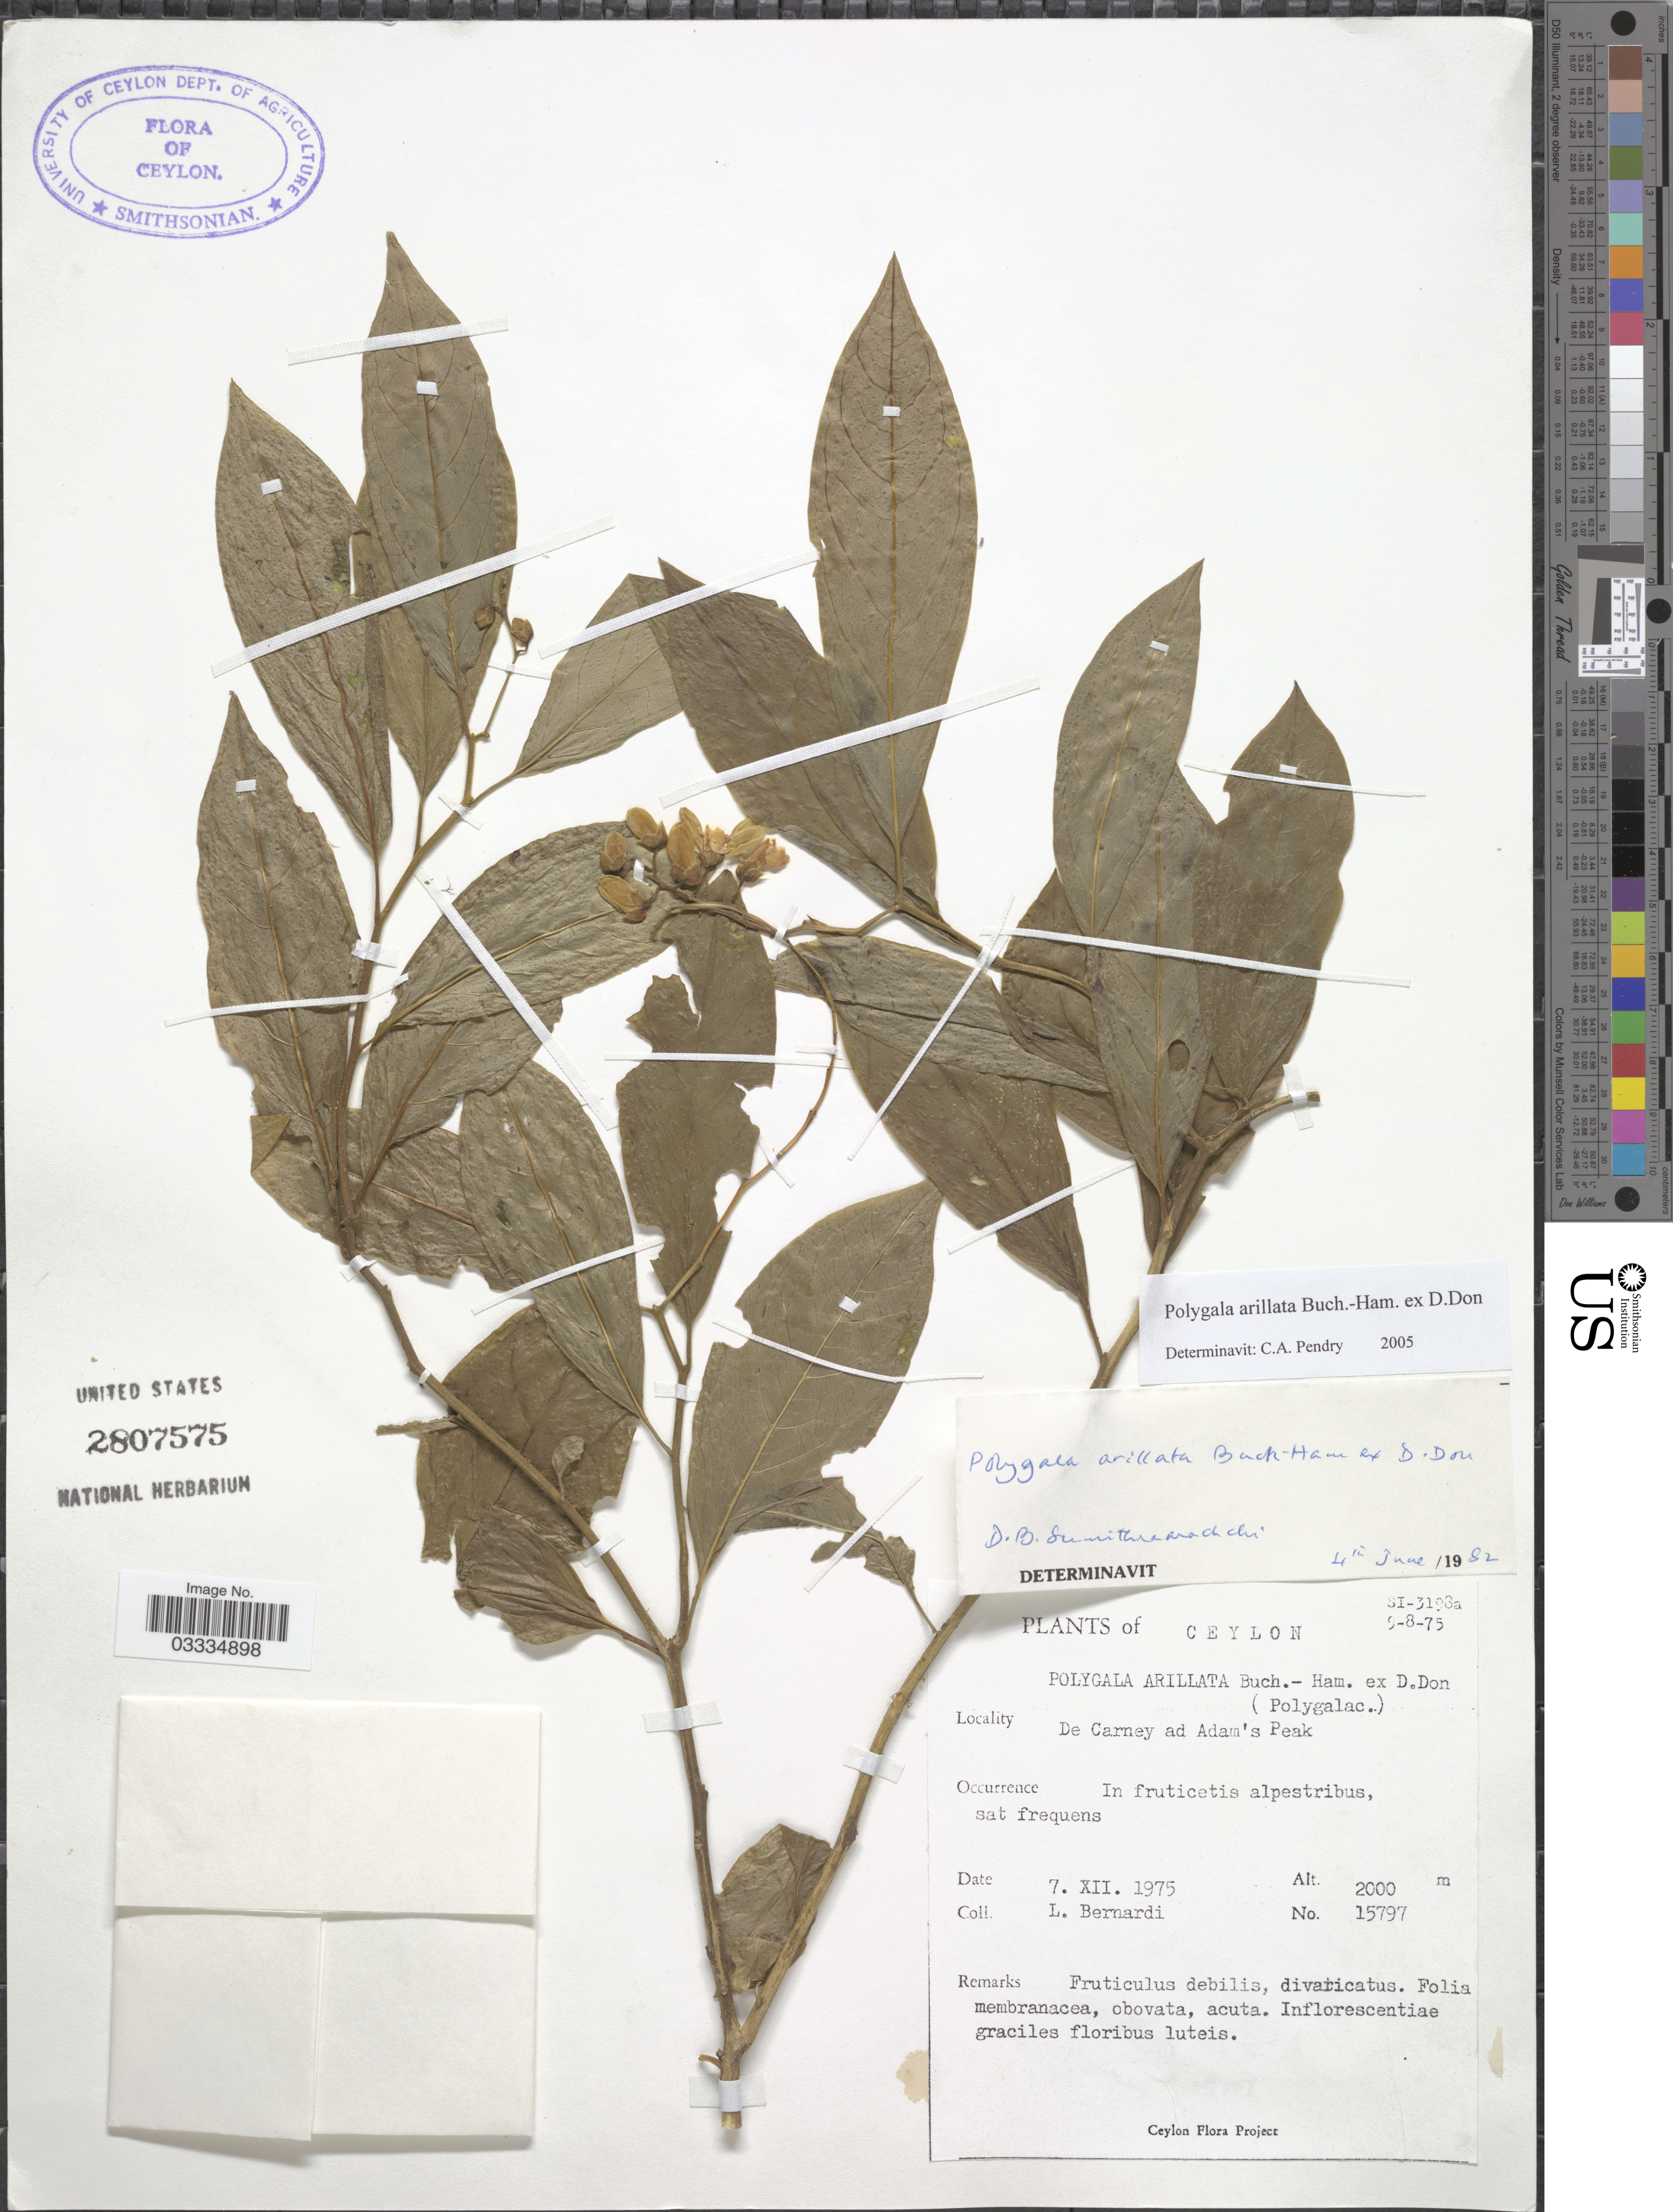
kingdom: Plantae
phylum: Tracheophyta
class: Magnoliopsida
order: Fabales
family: Polygalaceae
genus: Polygala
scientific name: Polygala arillata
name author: Buch.-Ham. ex D. Don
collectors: L. Bernardi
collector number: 15797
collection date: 1975-12-07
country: Sri Lanka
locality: Ceylon. De Carney ad Adam's Peak.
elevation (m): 2000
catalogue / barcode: US 2807575